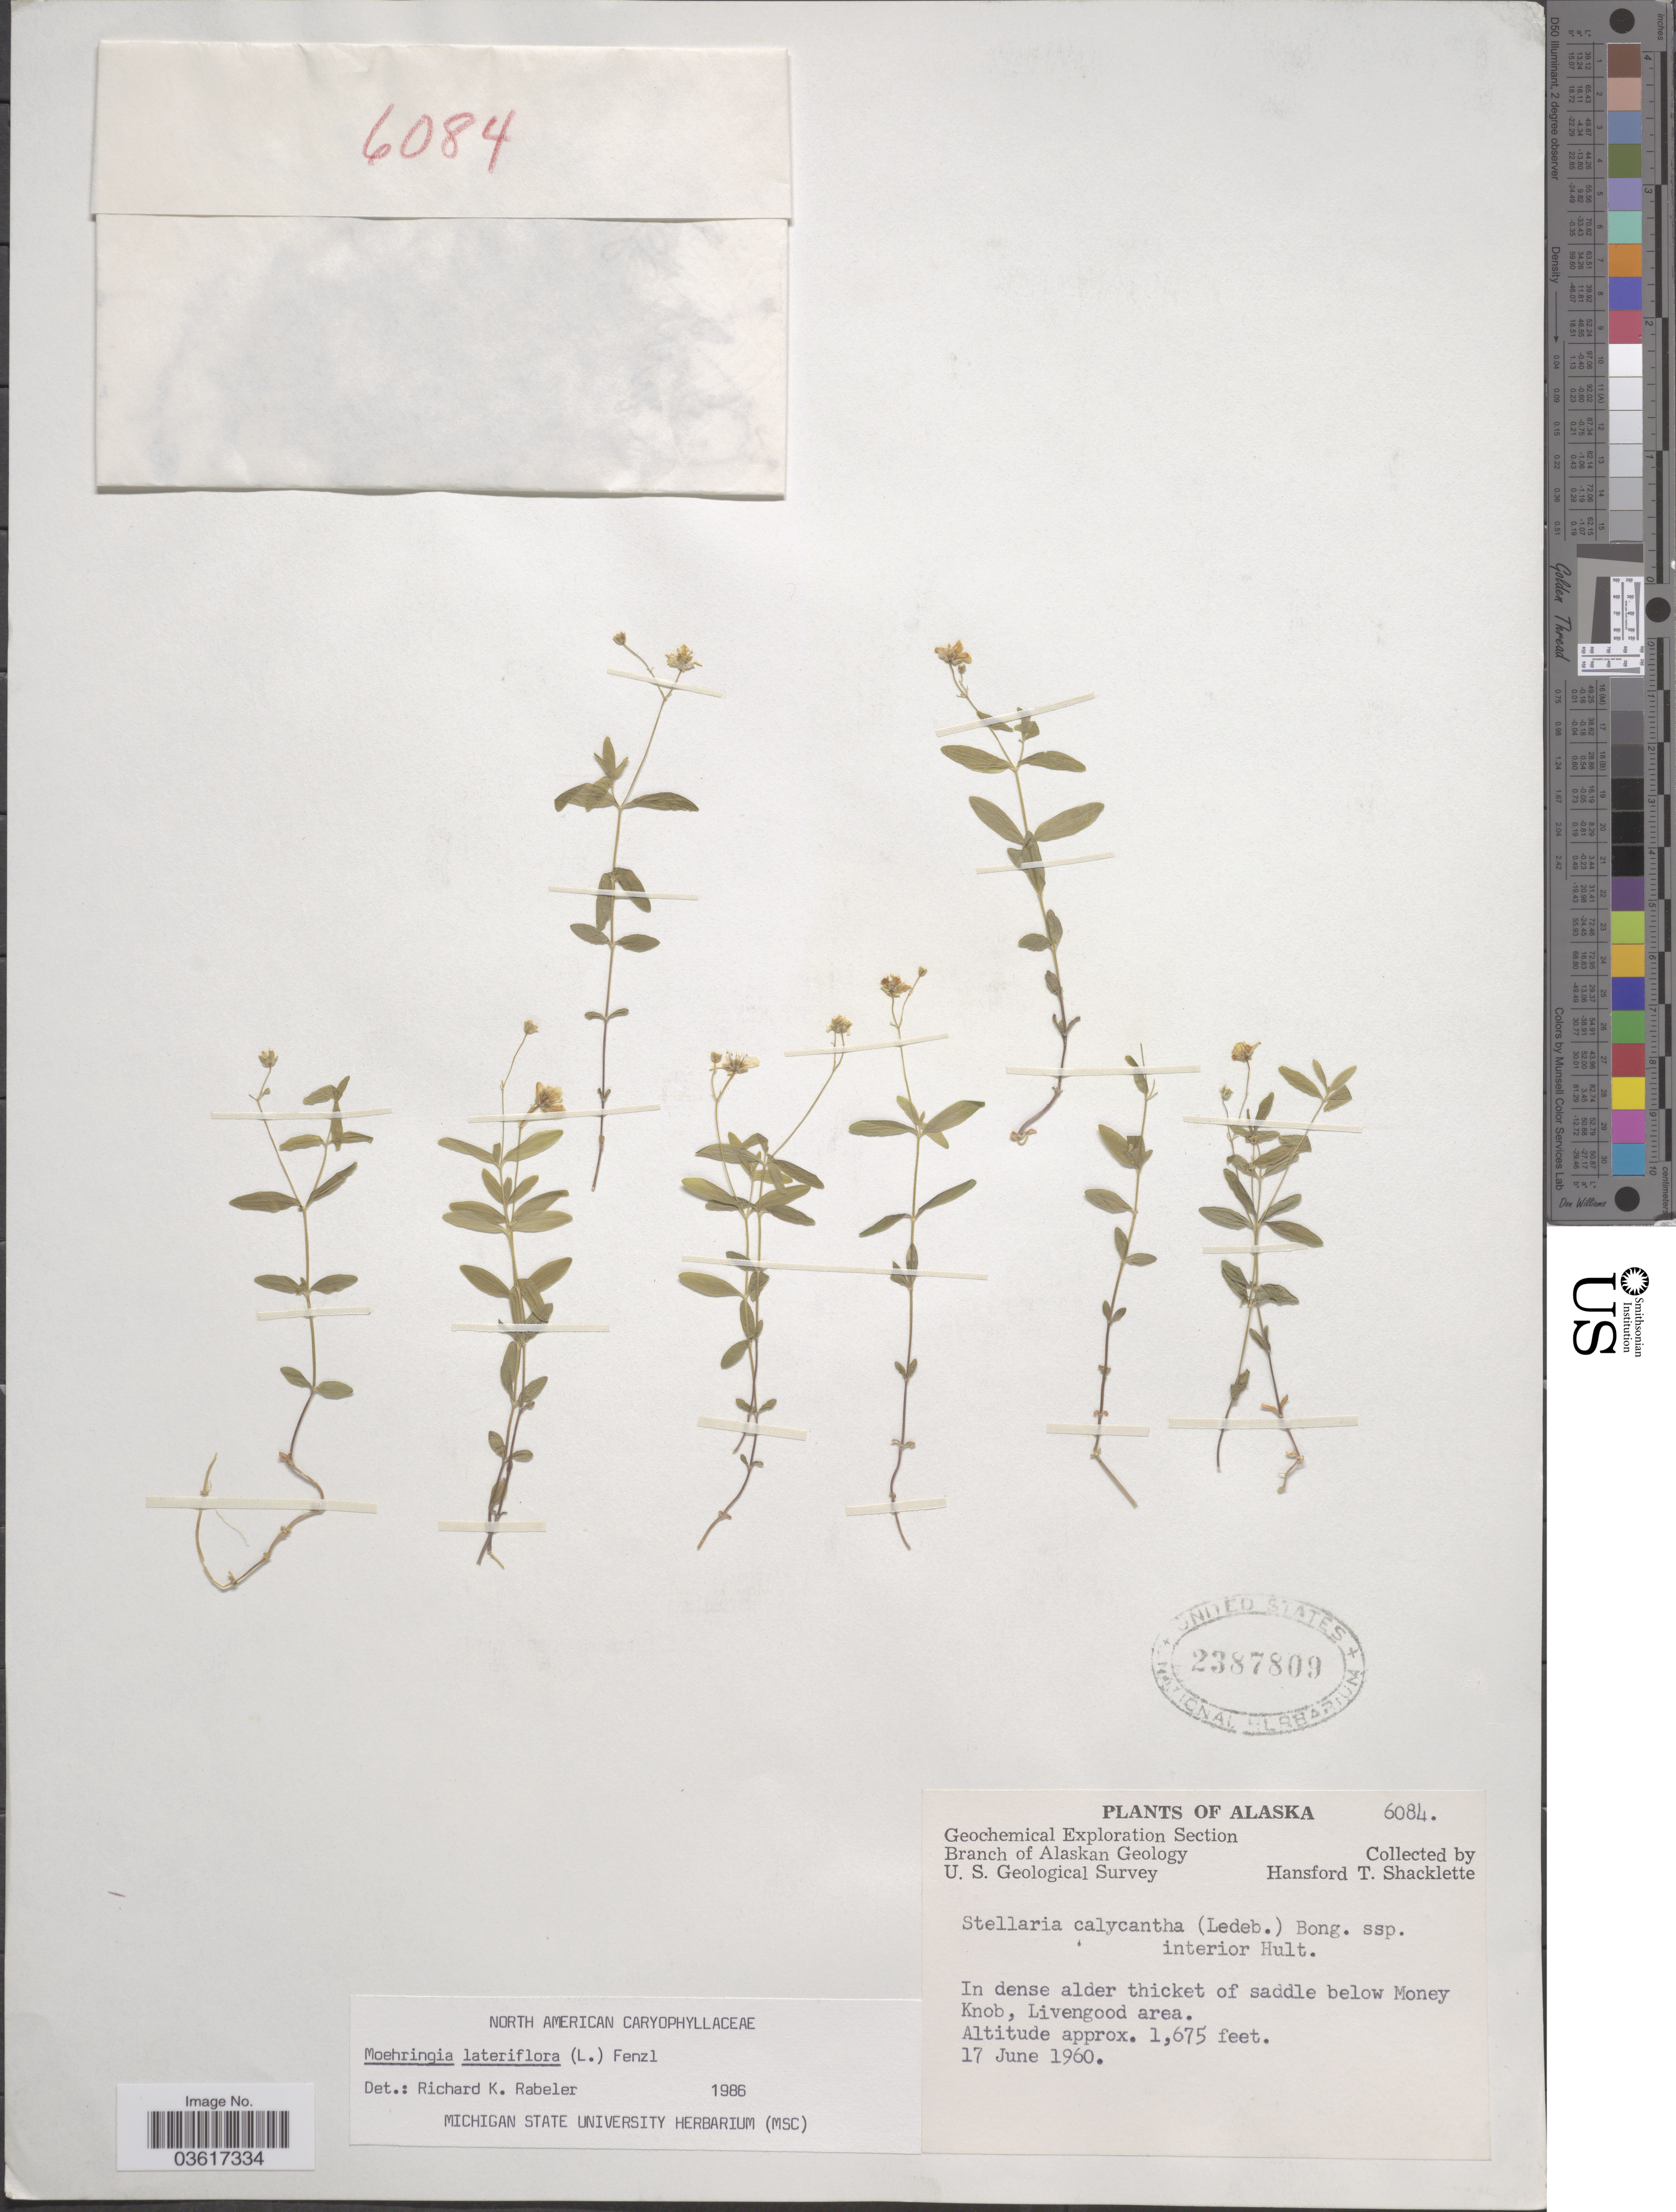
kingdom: Plantae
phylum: Tracheophyta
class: Magnoliopsida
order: Caryophyllales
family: Caryophyllaceae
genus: Moehringia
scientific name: Moehringia lateriflora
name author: (L.) Fenzl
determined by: Rabeler, R. K.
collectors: H. Shacklette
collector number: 6084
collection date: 1960-06-17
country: United States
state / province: Alaska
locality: Below Money Knob, Livengood area.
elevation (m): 511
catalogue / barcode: US 2387809